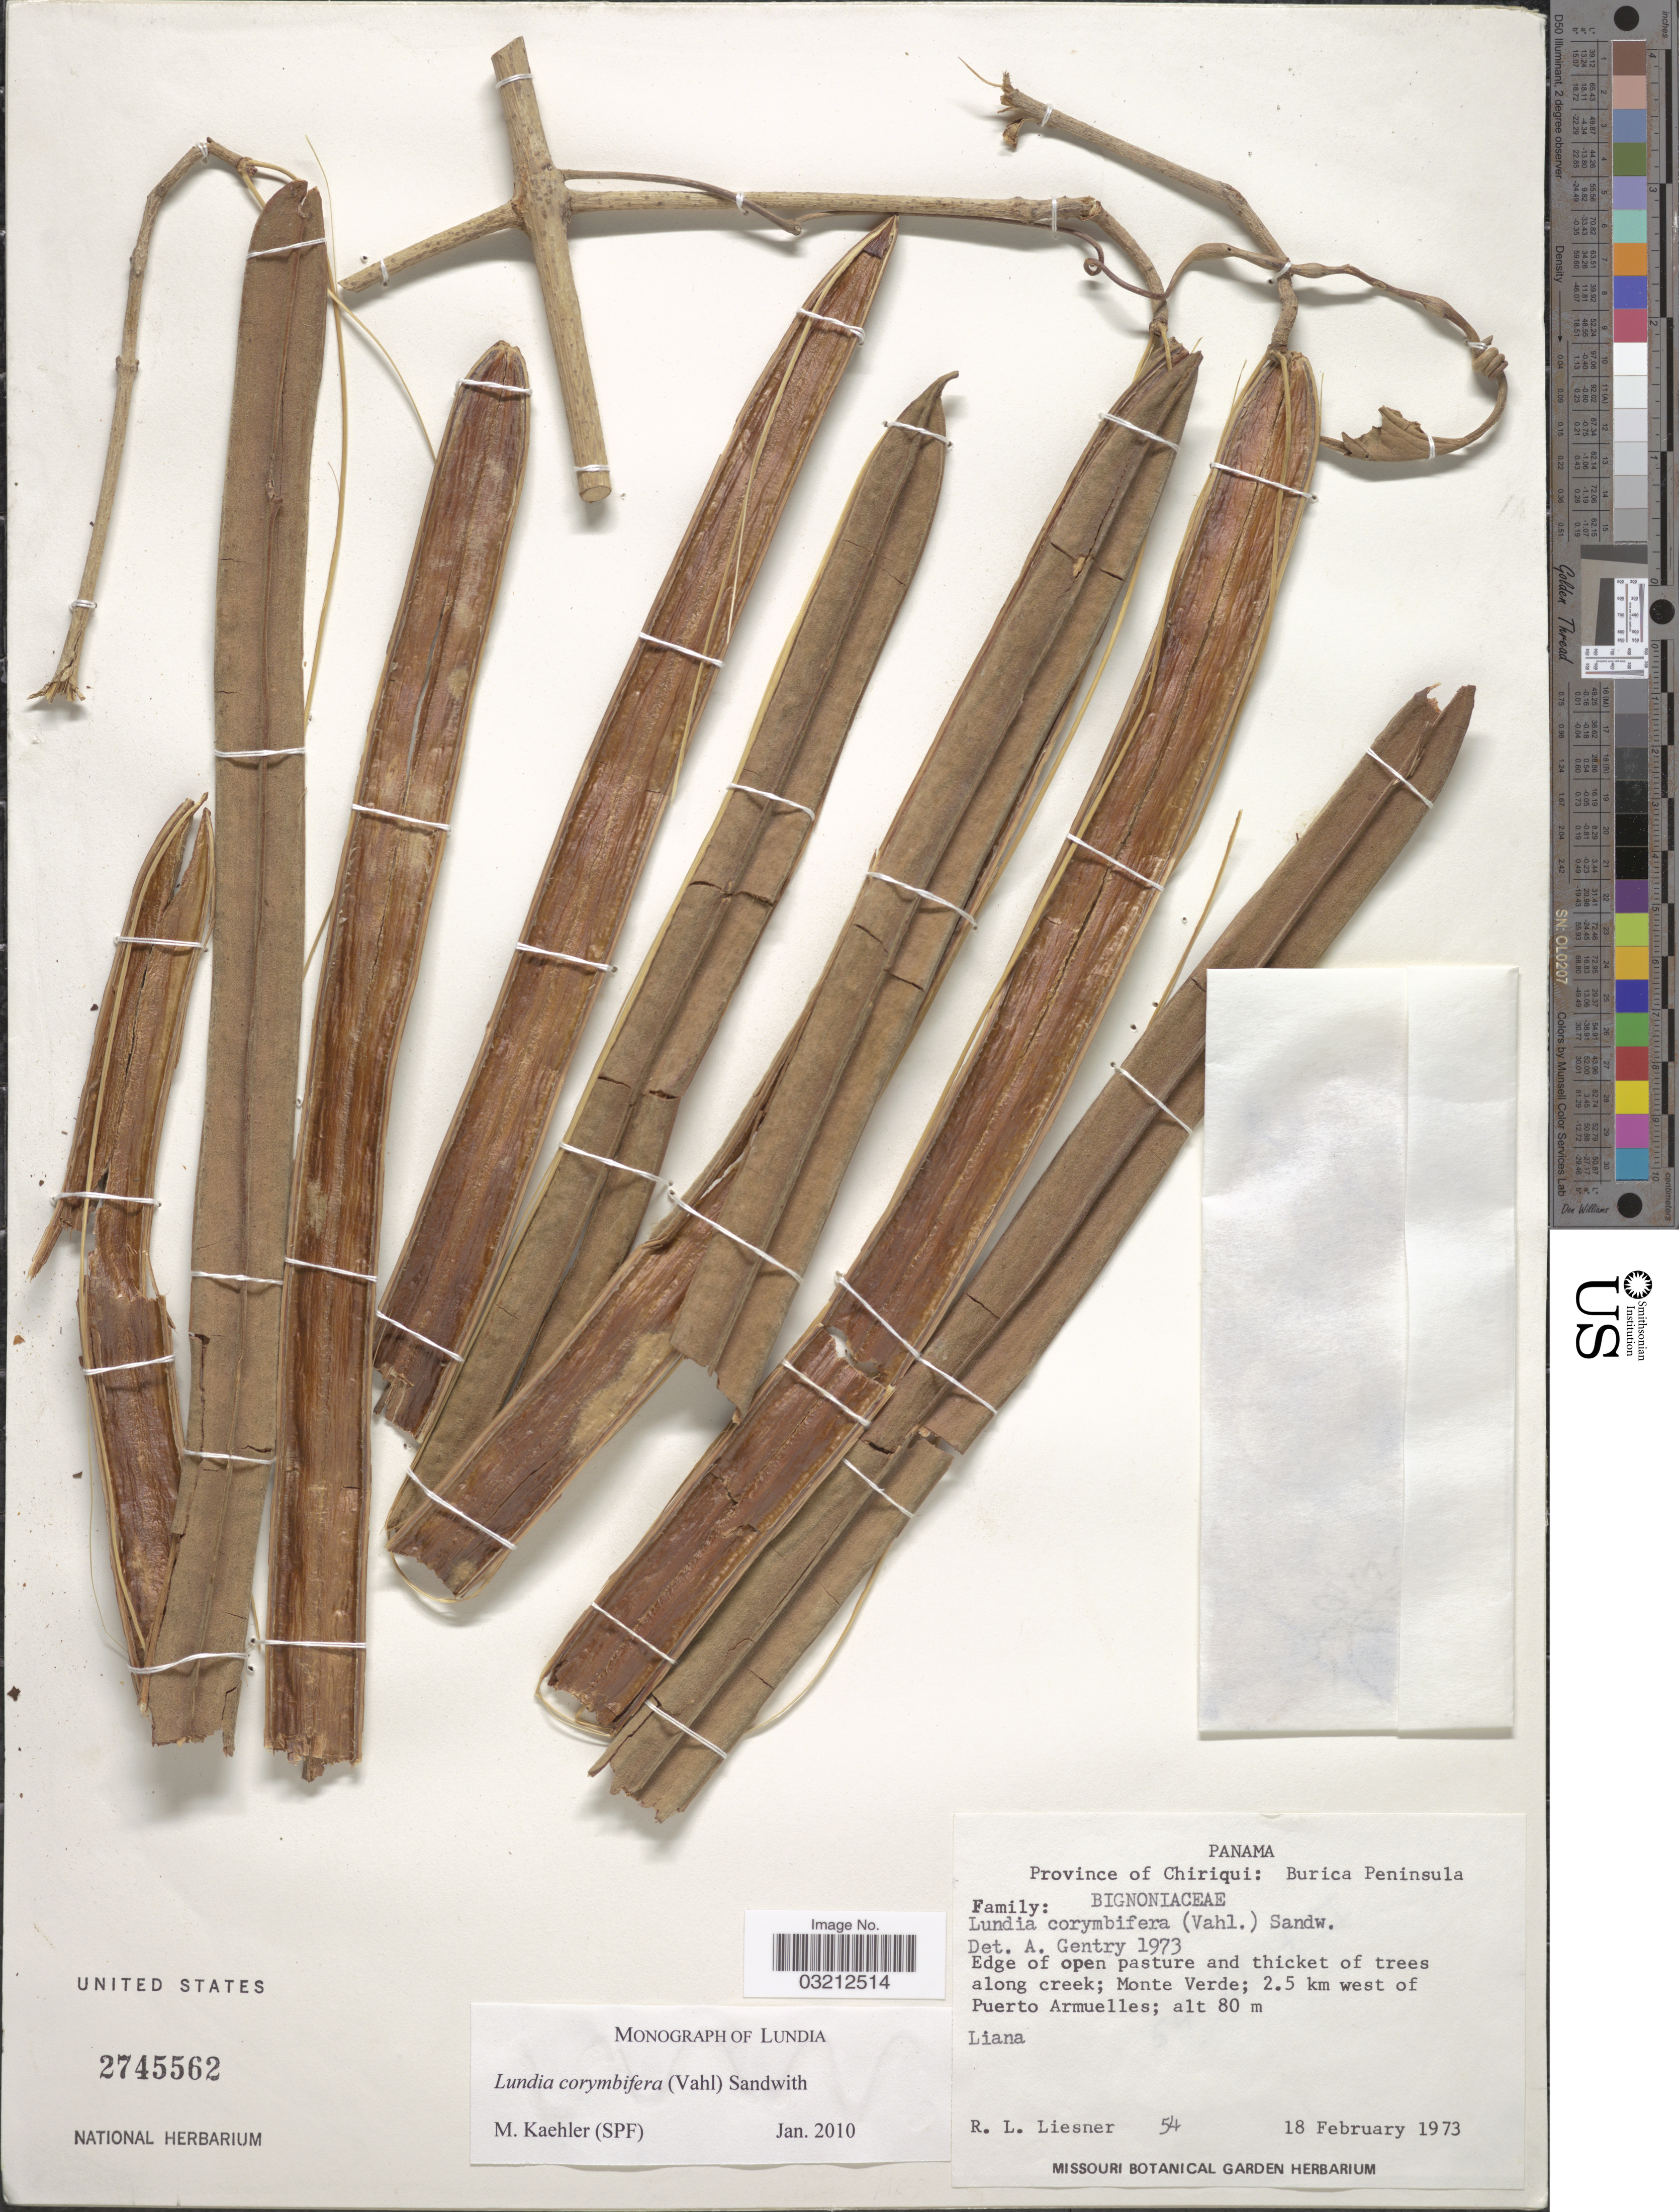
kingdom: Plantae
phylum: Tracheophyta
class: Magnoliopsida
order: Lamiales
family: Bignoniaceae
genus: Lundia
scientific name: Lundia corymbifera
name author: (Vahl) Sandwith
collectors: R. L. Liesner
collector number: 54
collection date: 1973-02-18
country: Panama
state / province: Chiriqui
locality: Burica Peninsula. Along creek; Monte Verde; 2.5 km west of Puerto Armuelles.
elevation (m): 80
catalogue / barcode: US 2745562